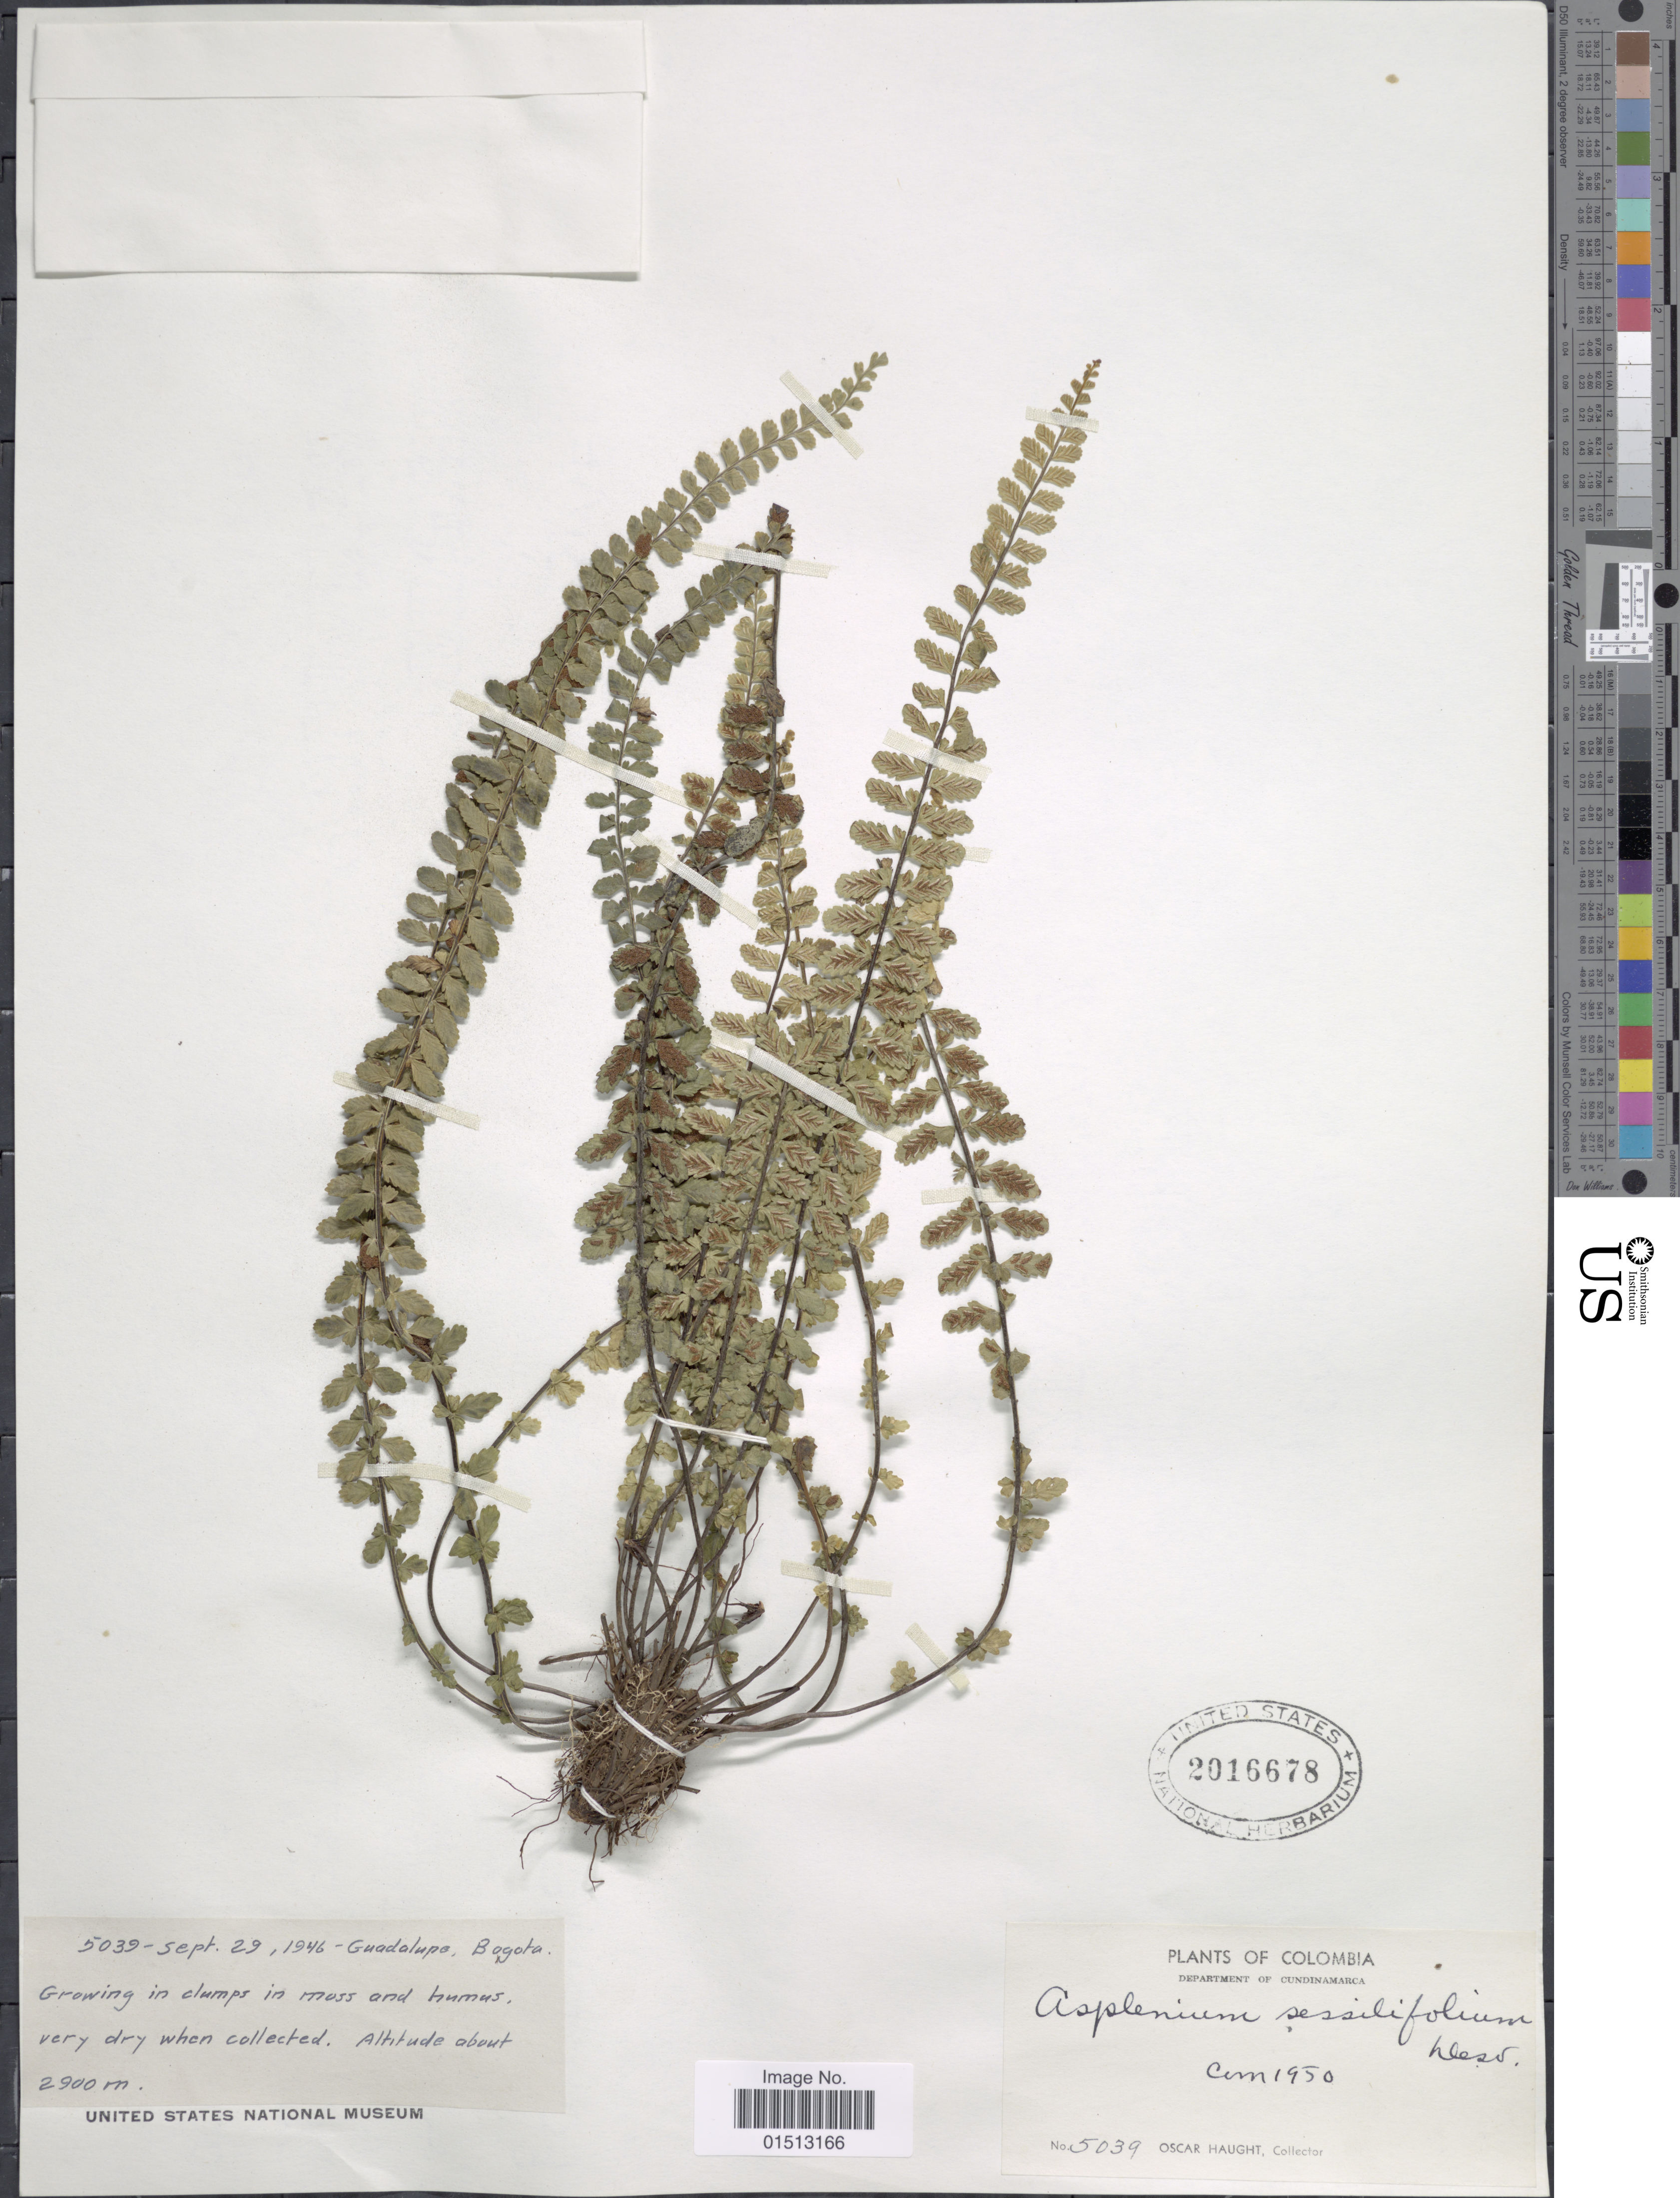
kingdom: Plantae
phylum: Tracheophyta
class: Polypodiopsida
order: Polypodiales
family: Aspleniaceae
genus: Asplenium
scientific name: Asplenium sessilifolium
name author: Desv.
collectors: O. L. Haught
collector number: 5039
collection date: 1946-09-29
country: Colombia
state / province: Cundinamarca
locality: Guadalupe, Bogota, growing in clumps in moss and humus.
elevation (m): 2900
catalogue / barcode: US 2016678